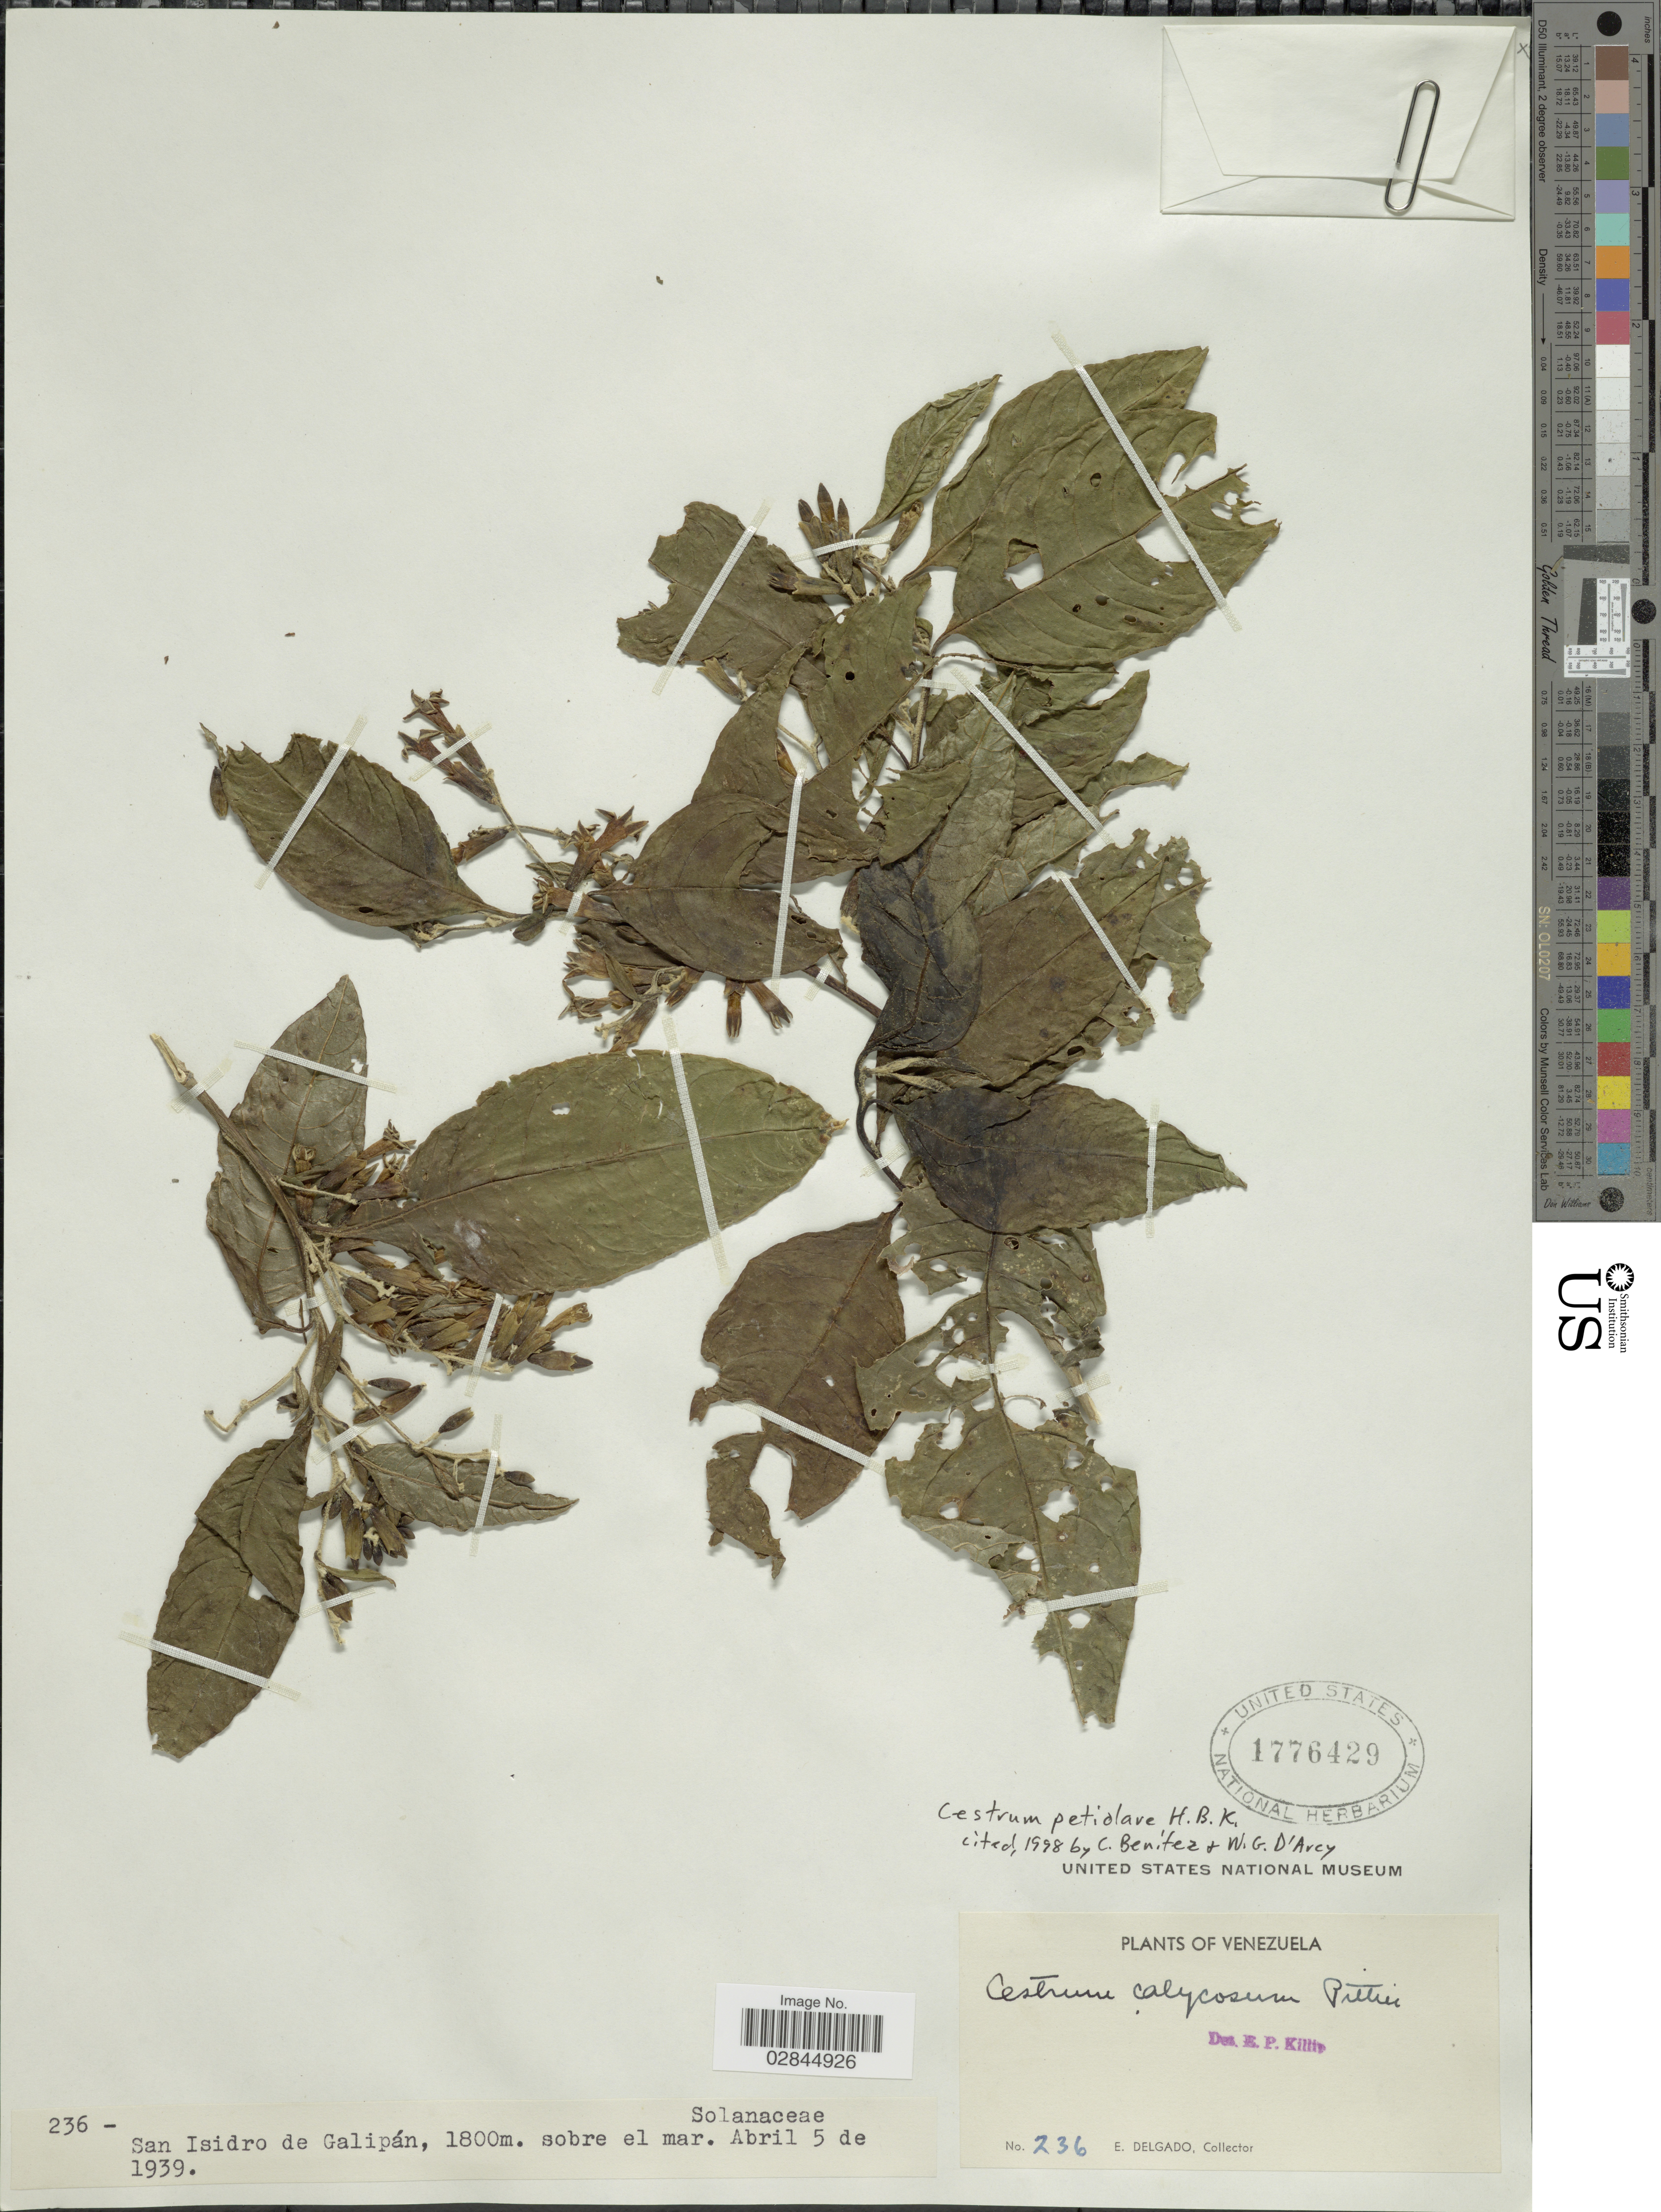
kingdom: Plantae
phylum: Tracheophyta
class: Magnoliopsida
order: Solanales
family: Solanaceae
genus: Cestrum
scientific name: Cestrum petiolare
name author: Kunth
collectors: E. Delgado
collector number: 236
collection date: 1939-04-05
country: Venezuela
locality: San Isidro de Galipán.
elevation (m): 1800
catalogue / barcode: US 1776429